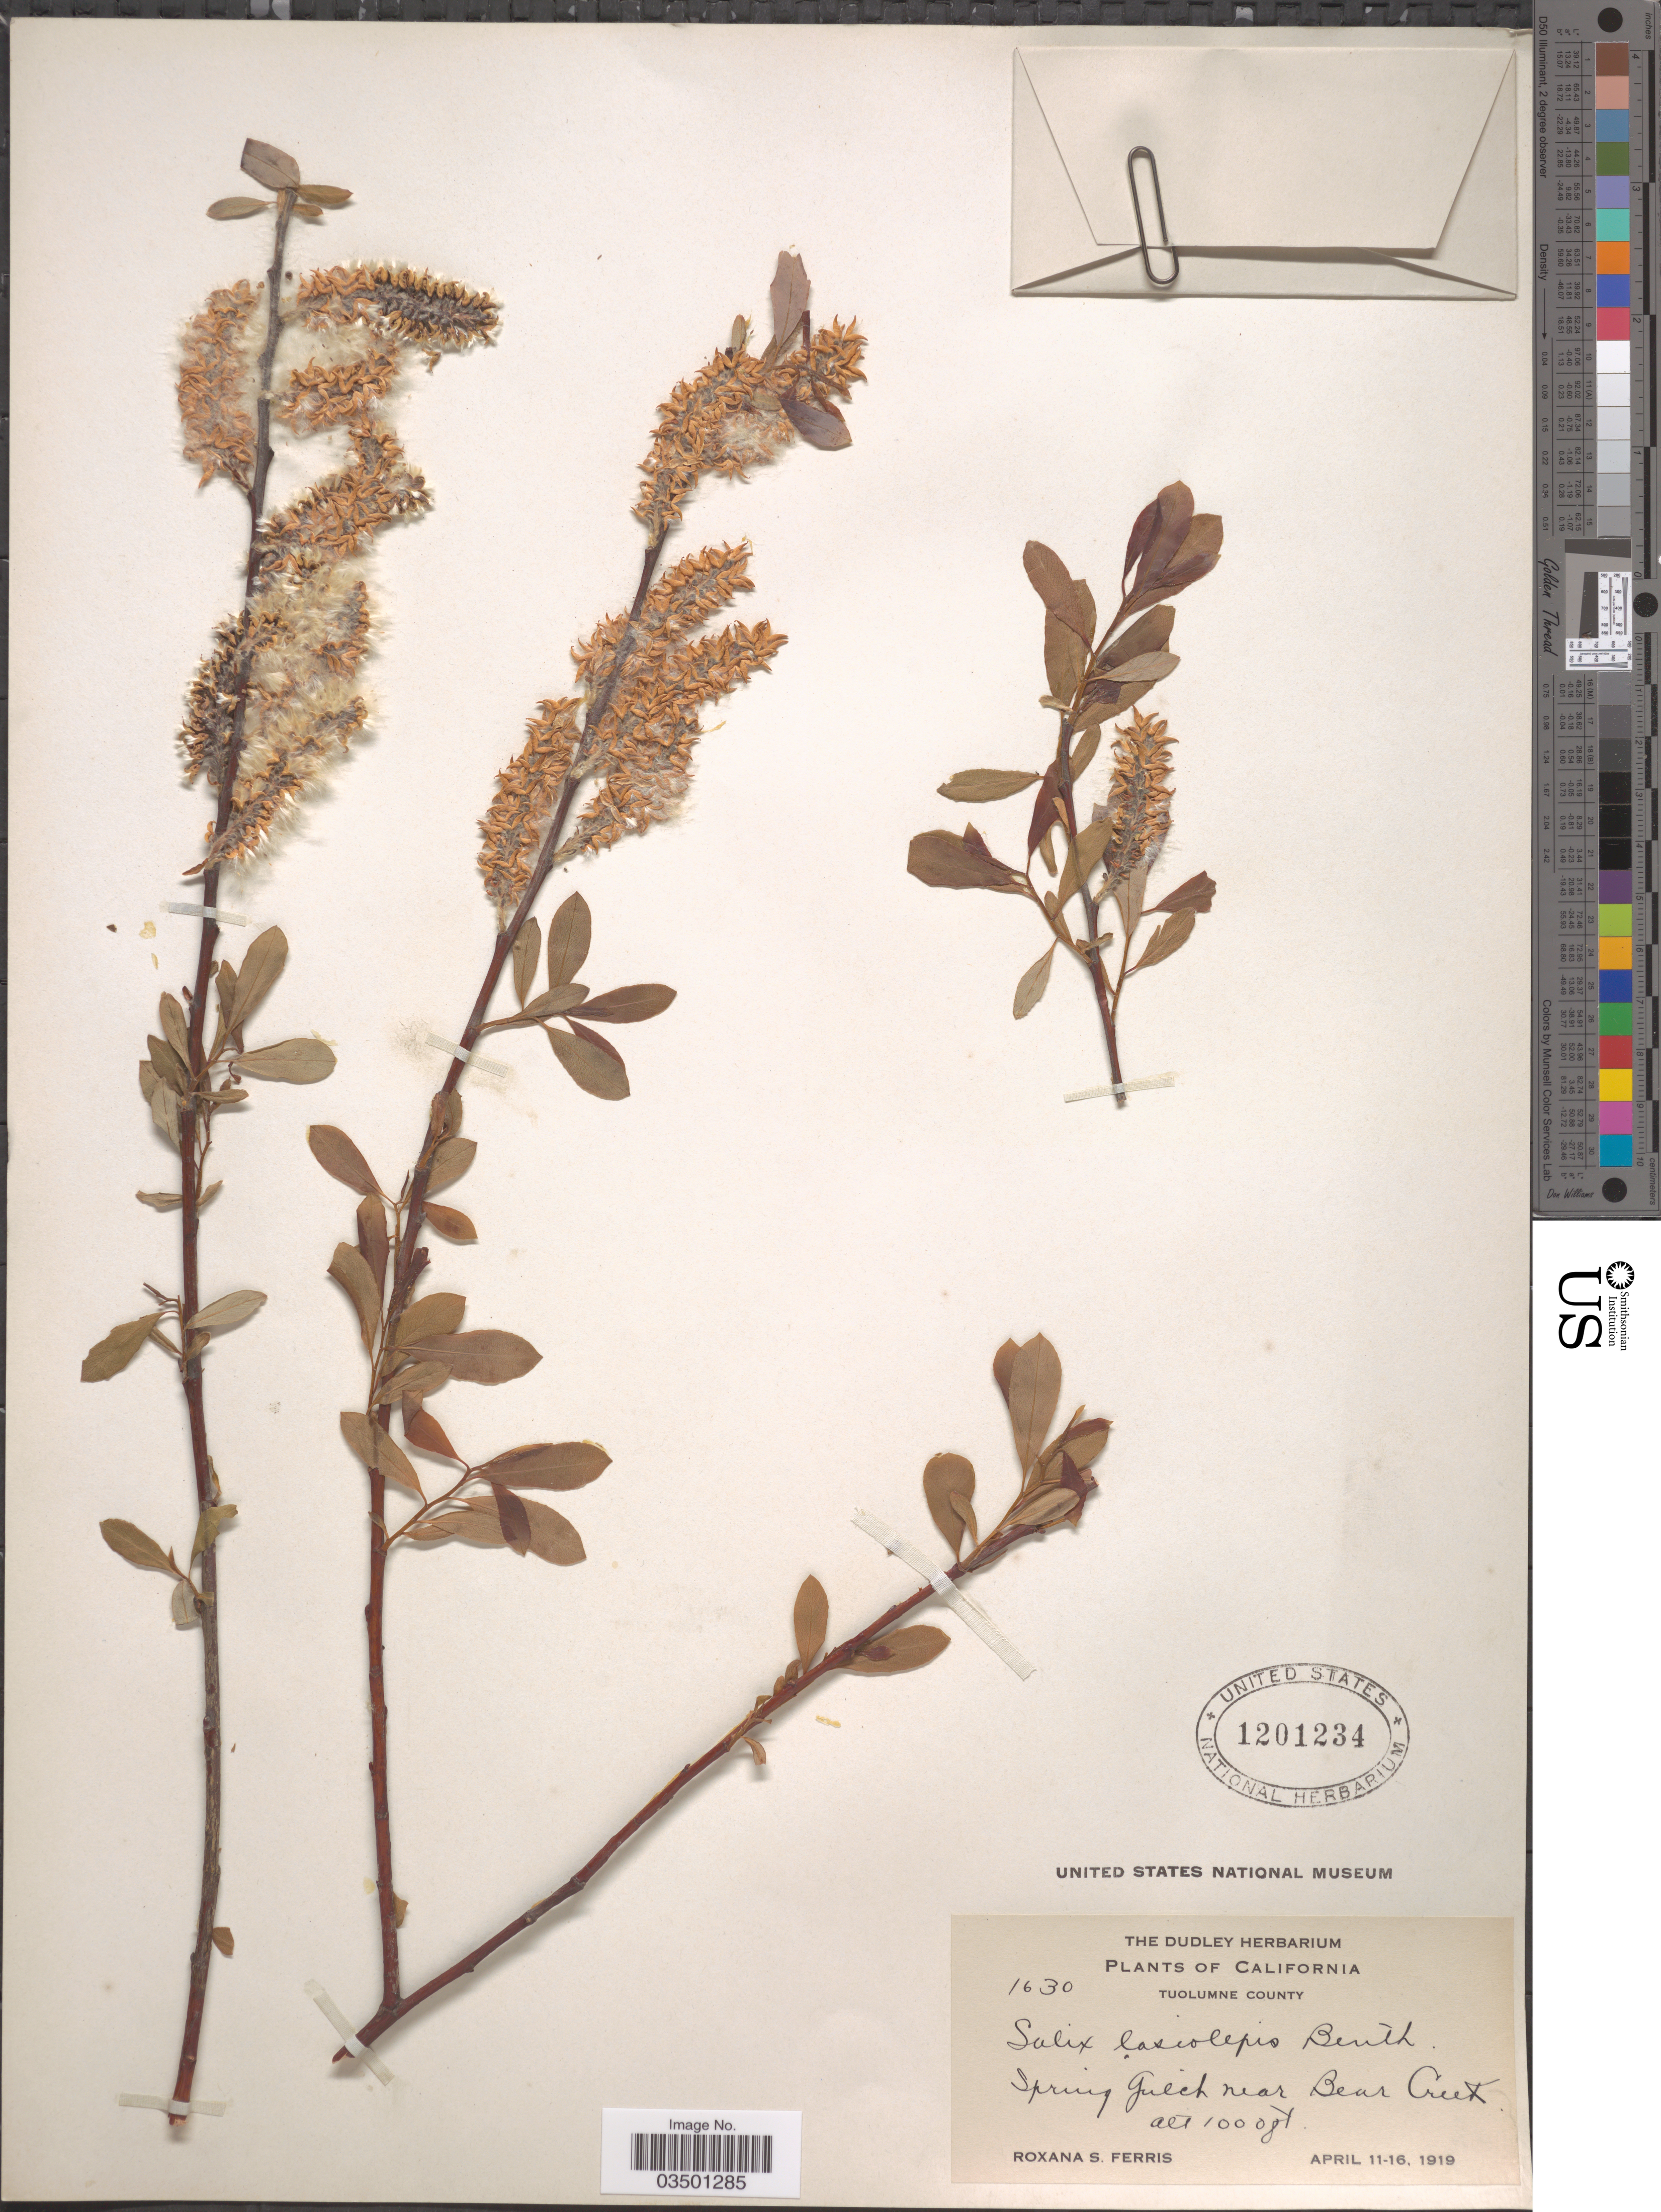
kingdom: Plantae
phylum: Tracheophyta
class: Magnoliopsida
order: Malpighiales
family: Salicaceae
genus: Salix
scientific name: Salix lasiolepis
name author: Benth.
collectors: R. S. Ferris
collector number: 1630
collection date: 1919-04-11/1919-04-16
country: United States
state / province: California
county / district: Tuolumne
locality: Tuolumne County. Sporing Gulch near Bear Creek.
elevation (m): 3050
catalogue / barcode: US 1201234